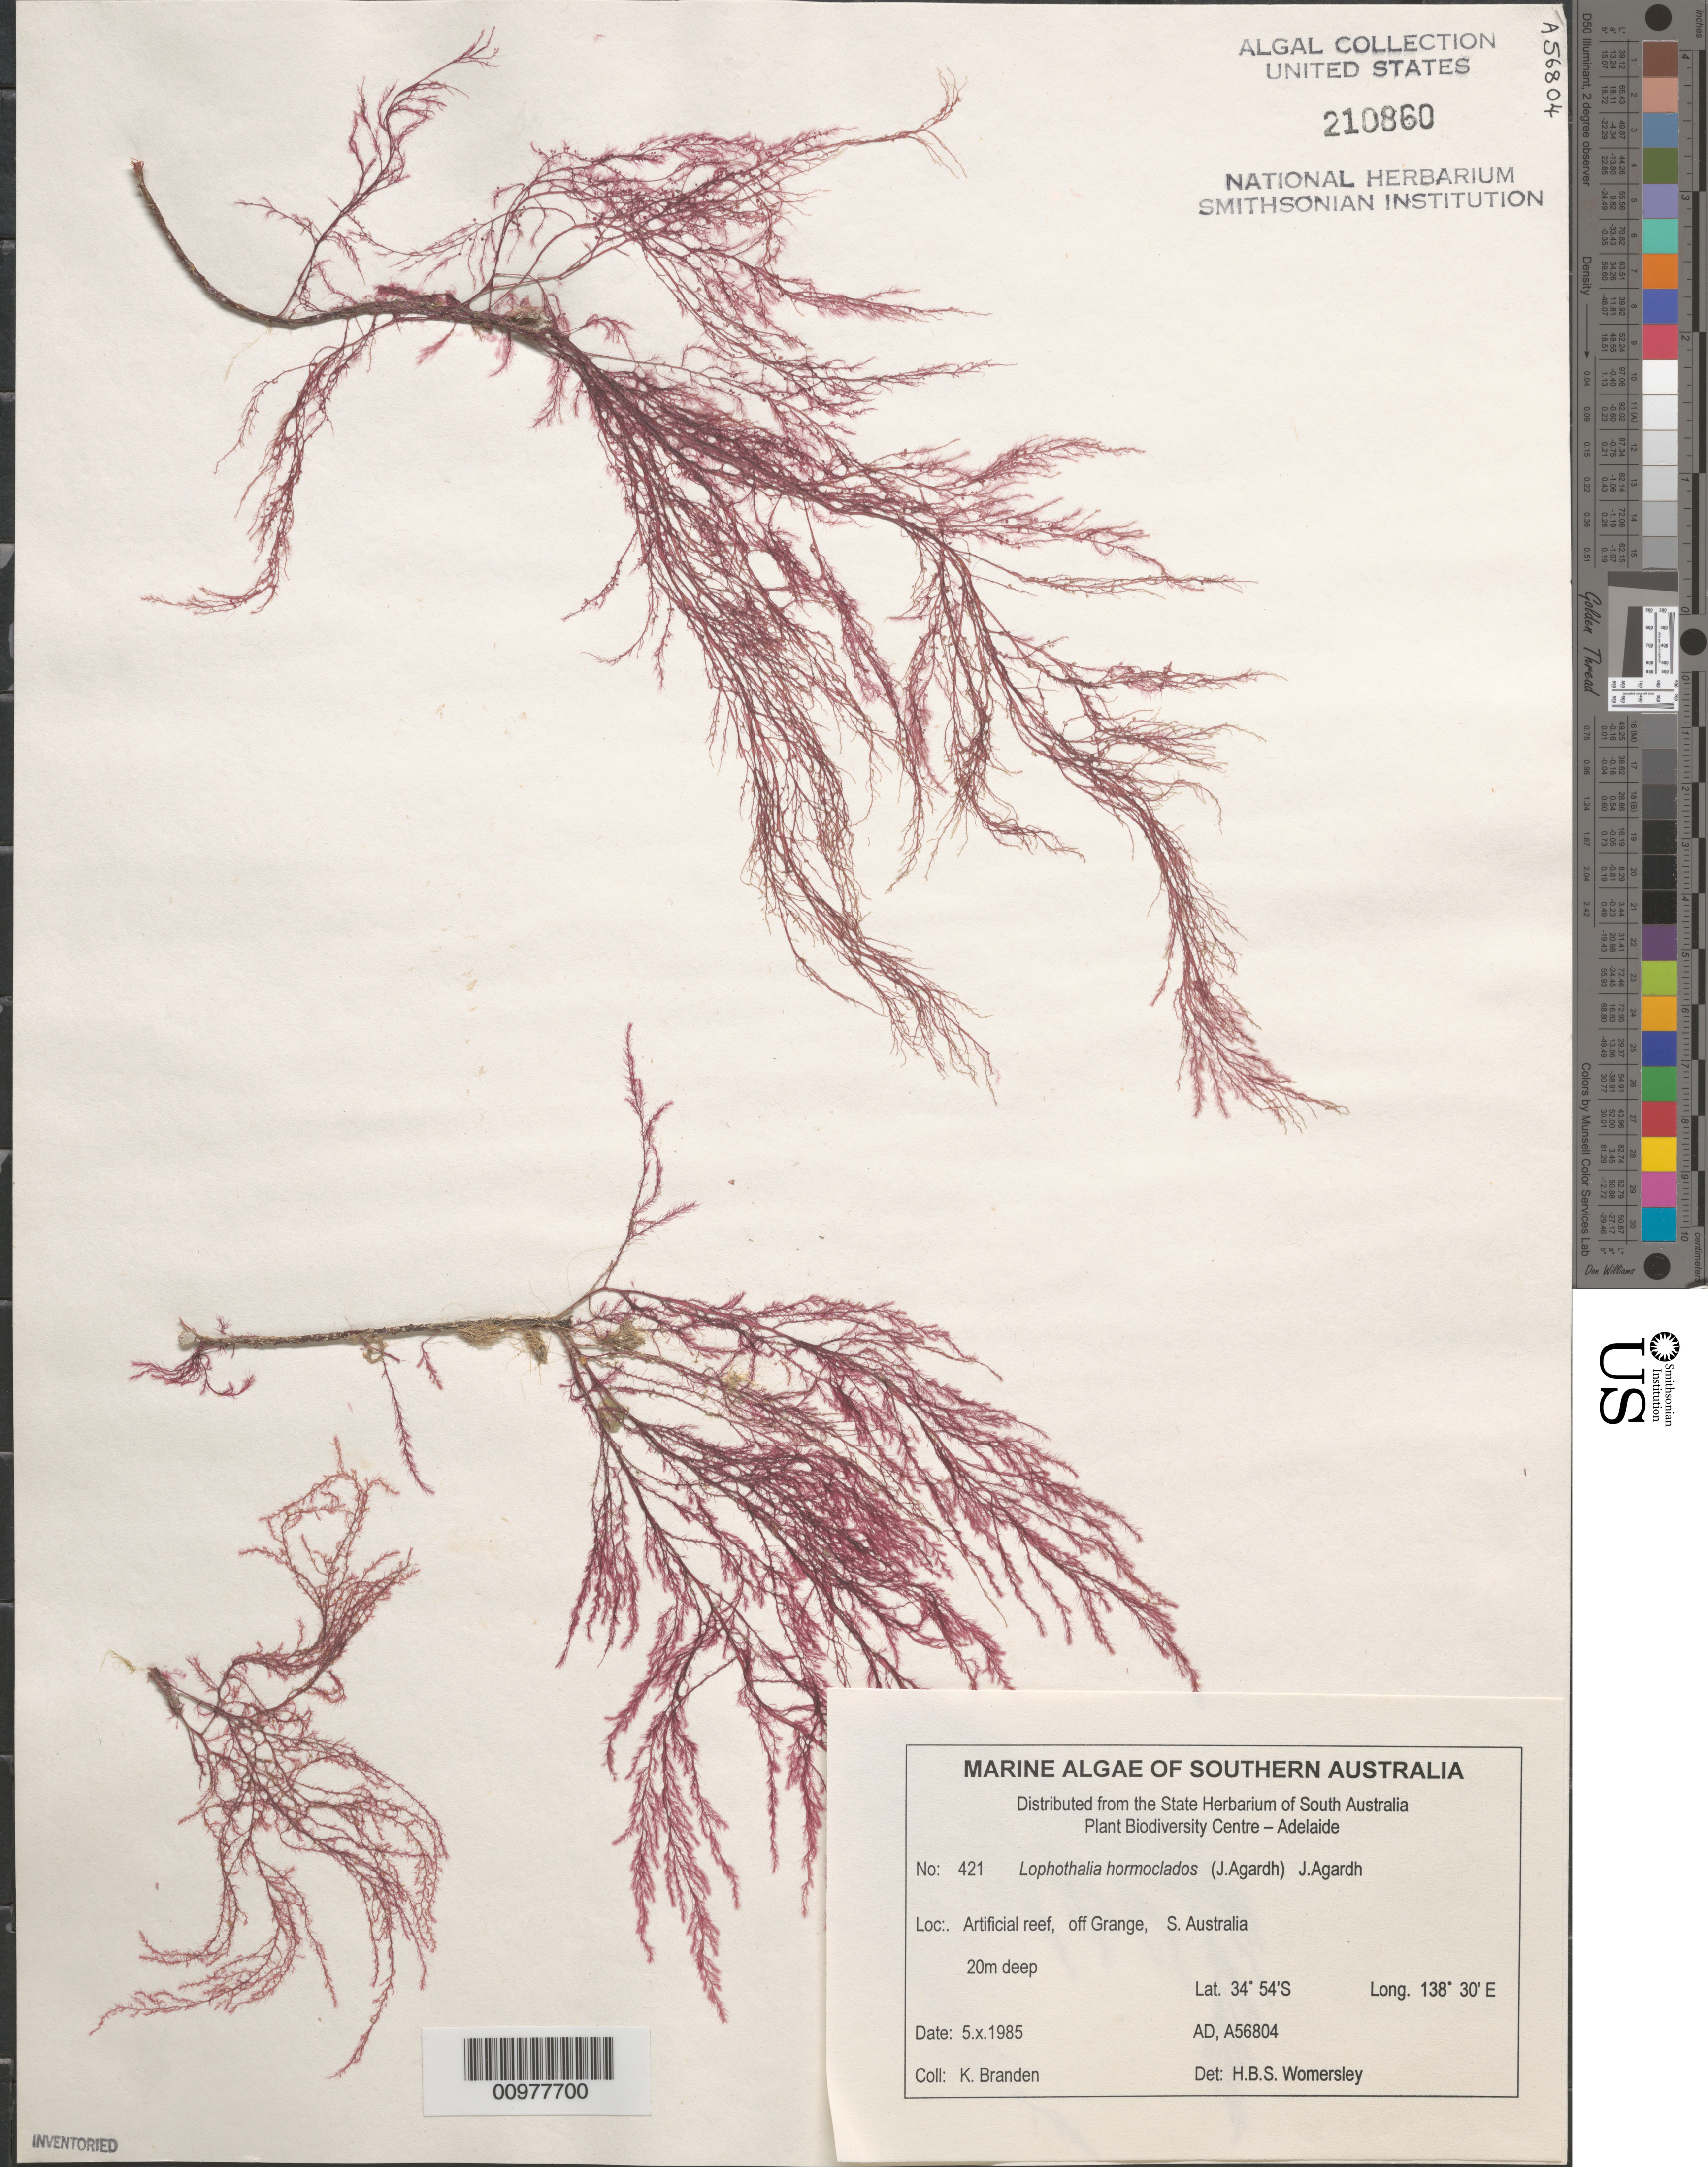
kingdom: Plantae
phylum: Rhodophyta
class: Florideophyceae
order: Ceramiales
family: Rhodomelaceae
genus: Lophothalia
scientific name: Lophothalia hormoclados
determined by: Womersley, H. B. S.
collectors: K. Branden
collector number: AD A56804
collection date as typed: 05 Oct 1985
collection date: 1985-10-05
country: Australia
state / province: South Australia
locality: Artificial reef, off Grange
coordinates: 34 54'S, 138 30'E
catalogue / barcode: US 210860